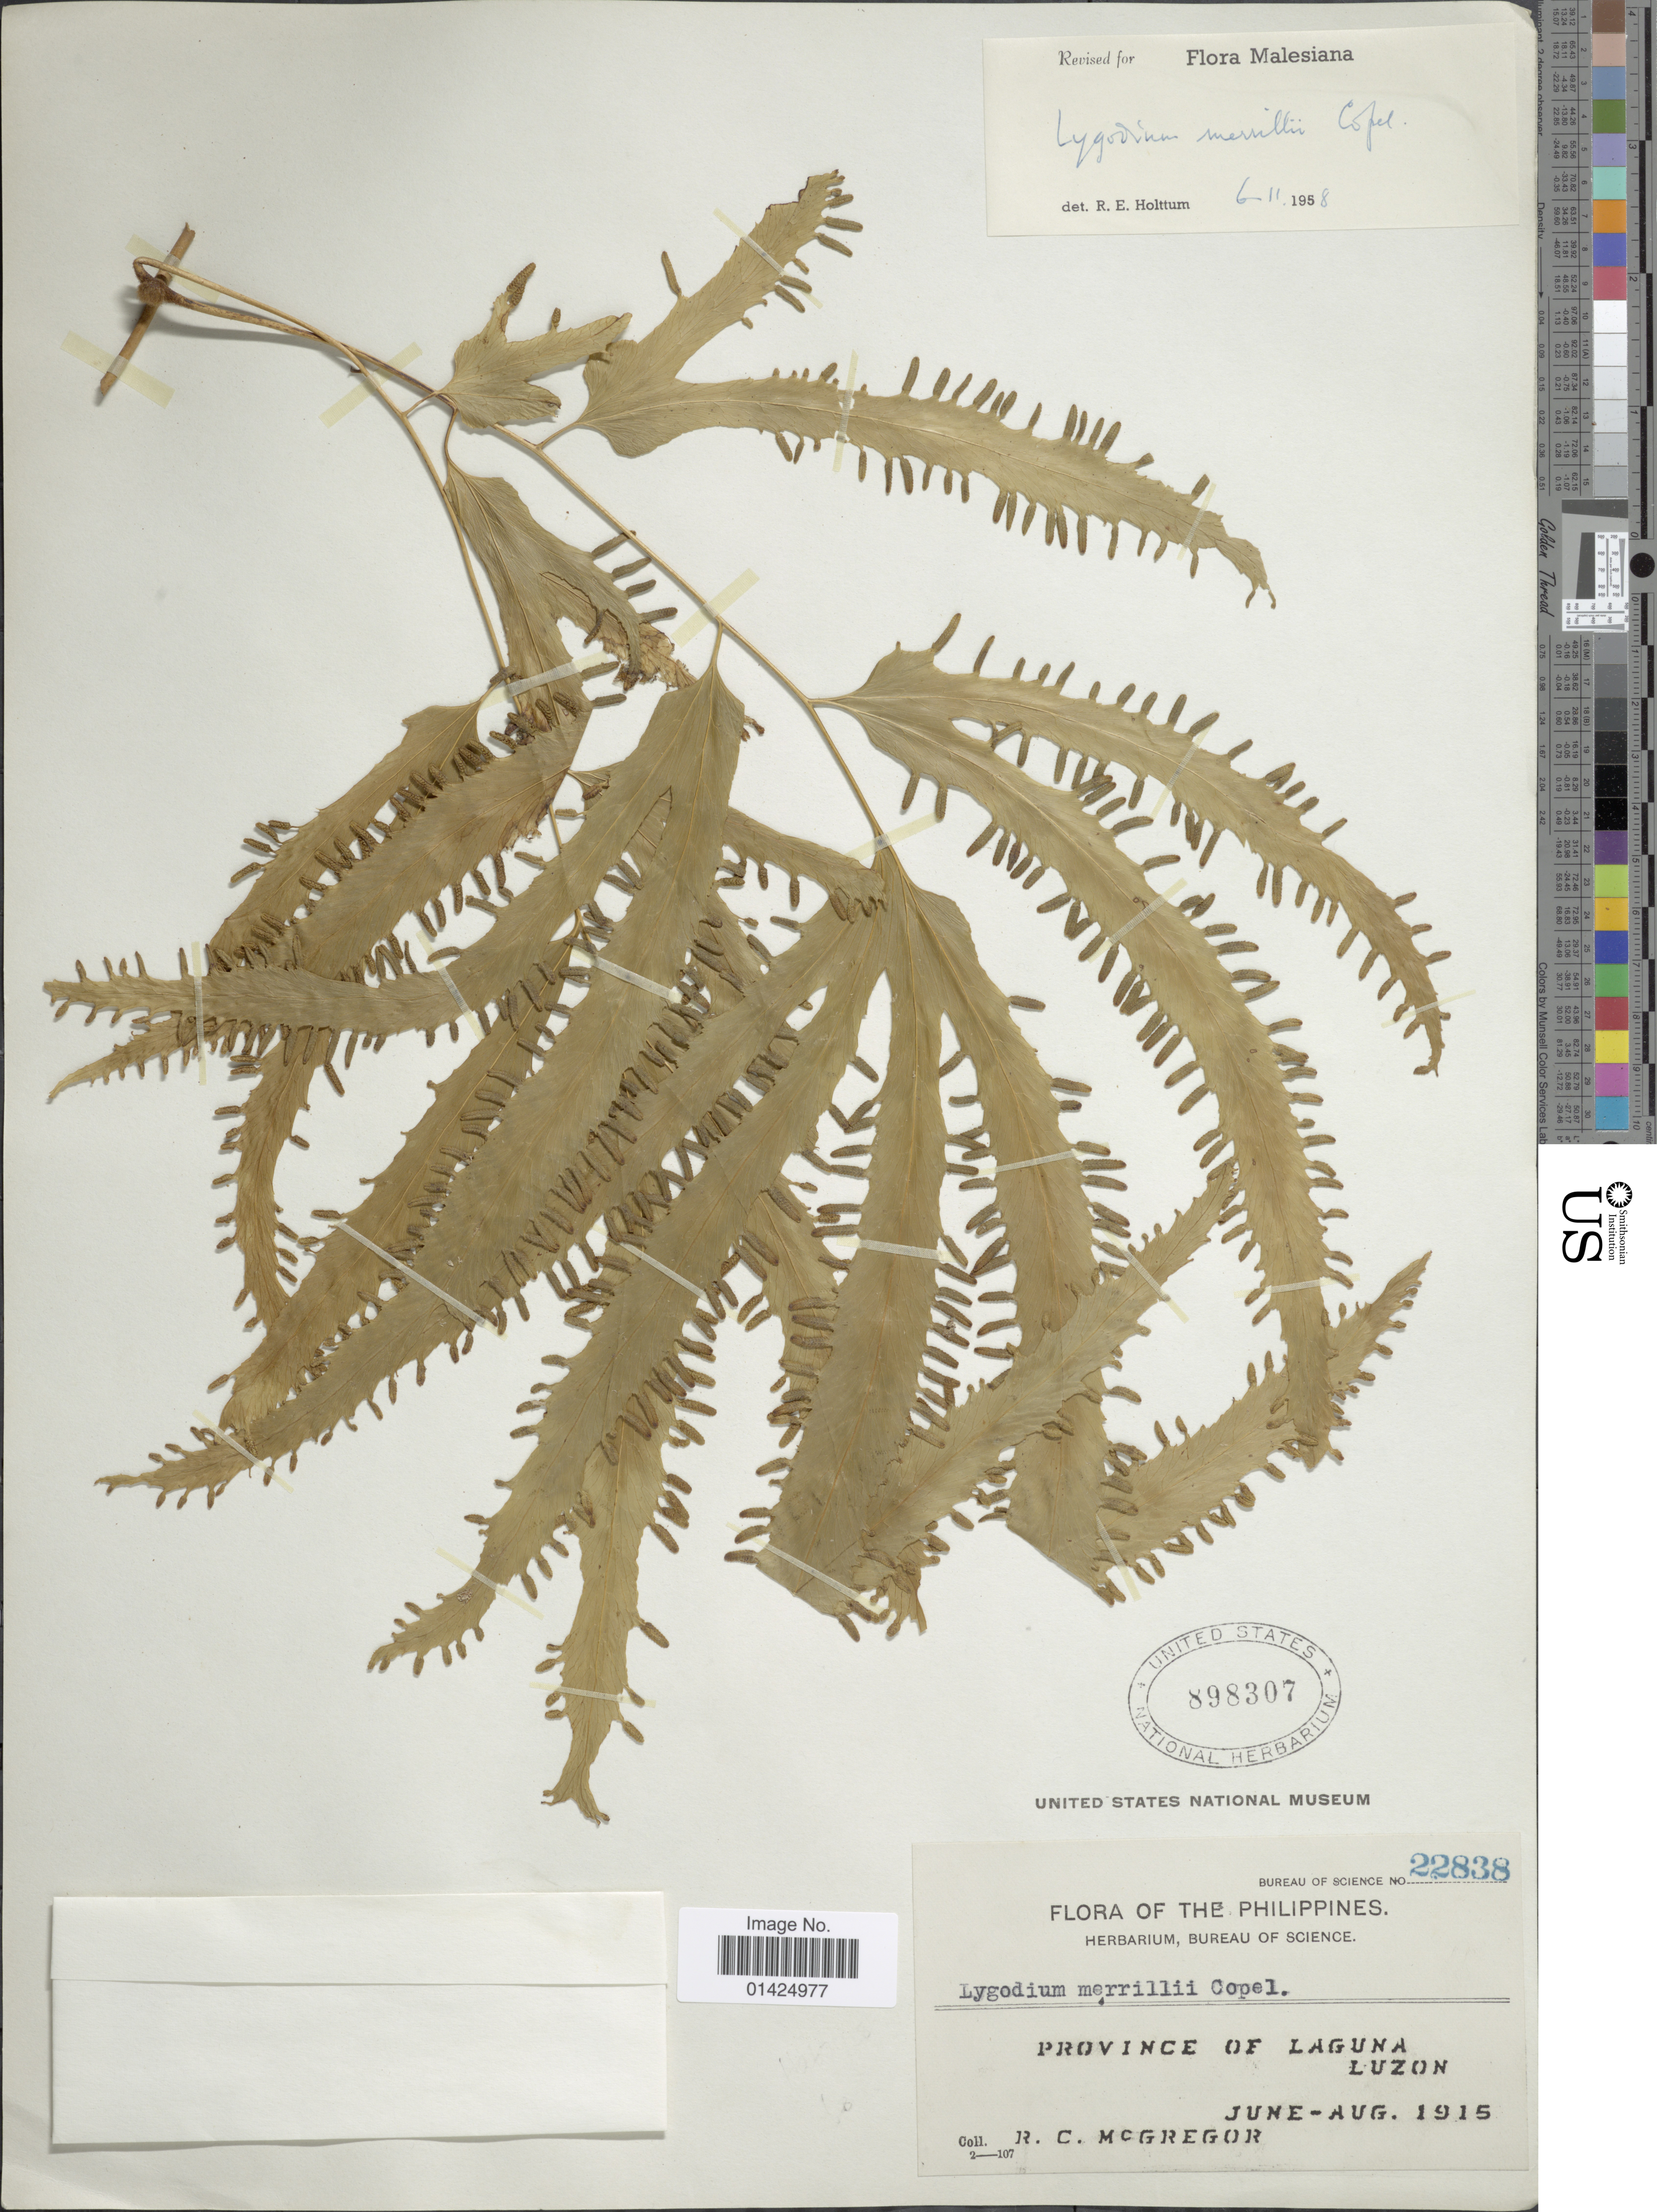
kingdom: Plantae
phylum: Tracheophyta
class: Polypodiopsida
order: Schizaeales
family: Lygodiaceae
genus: Lygodium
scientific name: Lygodium merrillii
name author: Copel.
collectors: R. C. McGregor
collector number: Bureau of Science 22838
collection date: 1915-06/1915-08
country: Philippines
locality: Laguna , Luzon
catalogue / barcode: US 898307